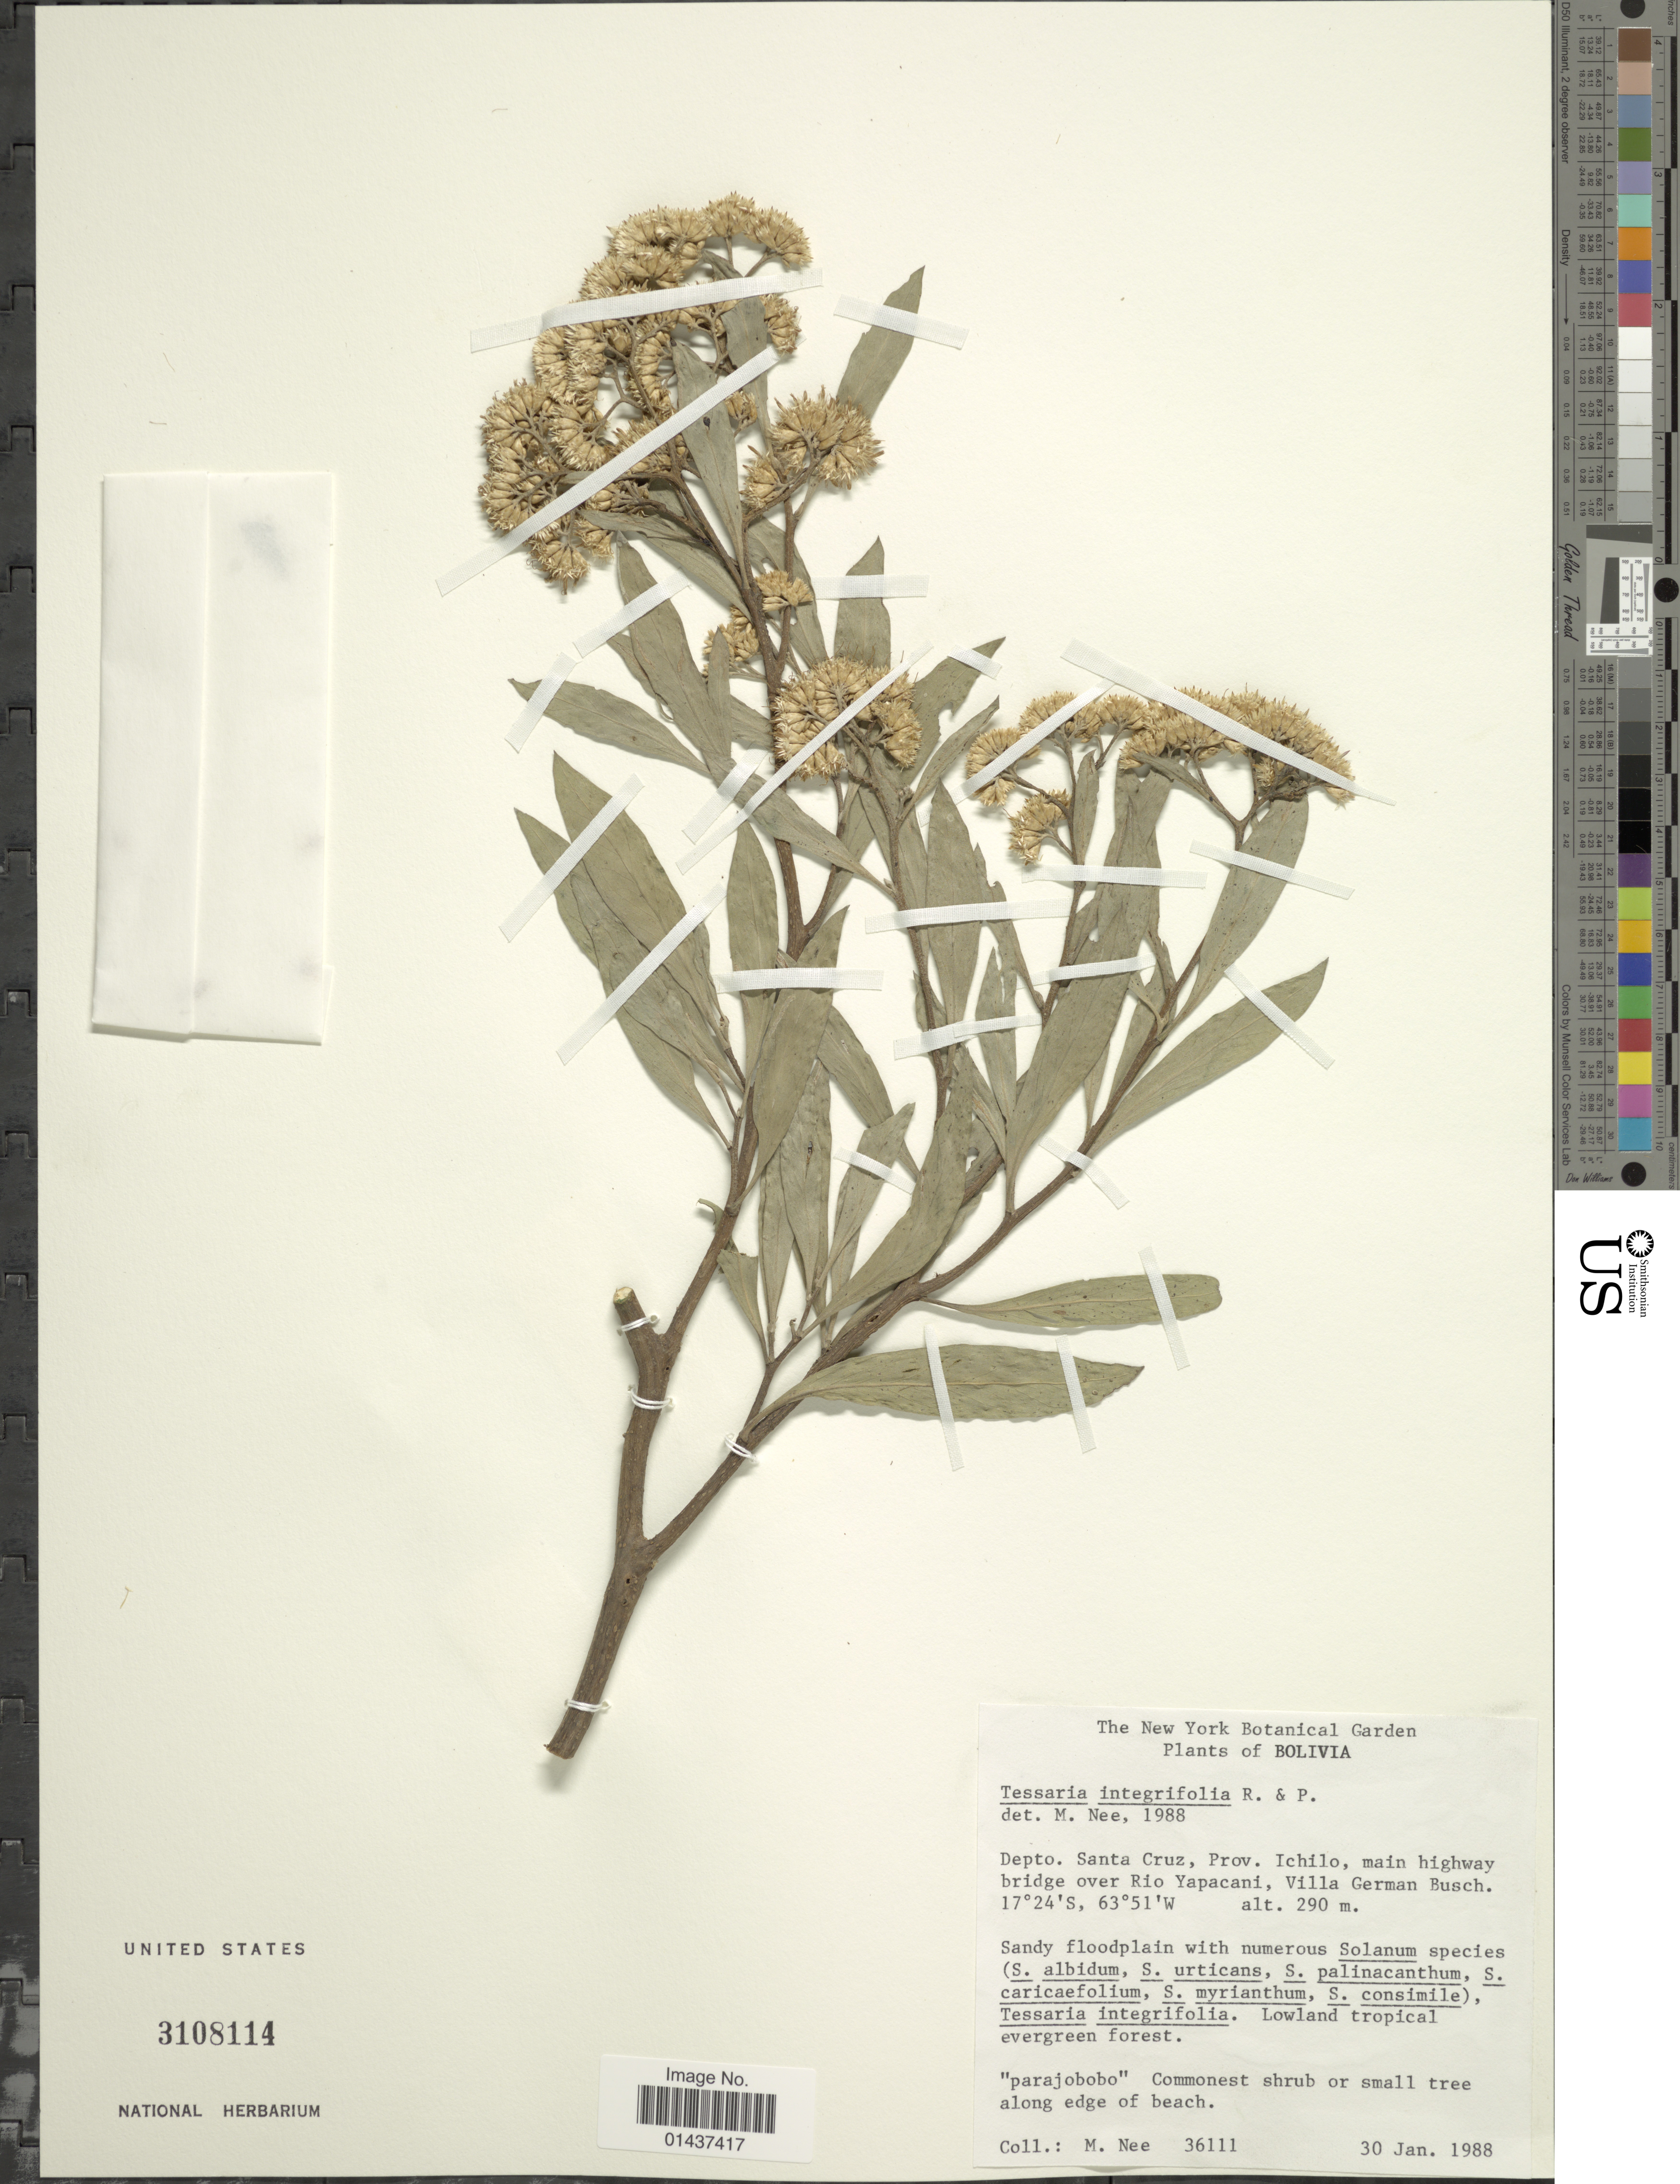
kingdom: Plantae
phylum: Tracheophyta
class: Magnoliopsida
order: Asterales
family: Asteraceae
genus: Tessaria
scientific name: Tessaria integrifolia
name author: Ruiz & Pav.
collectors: M. Nee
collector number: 36111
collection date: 1988-01-30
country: Bolivia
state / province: Santa Cruz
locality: Depto Santa Cruz, Prov. Ichilo, main highway bridge over Rio Yapacani, Villa German Busch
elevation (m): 290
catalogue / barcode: US 3108114